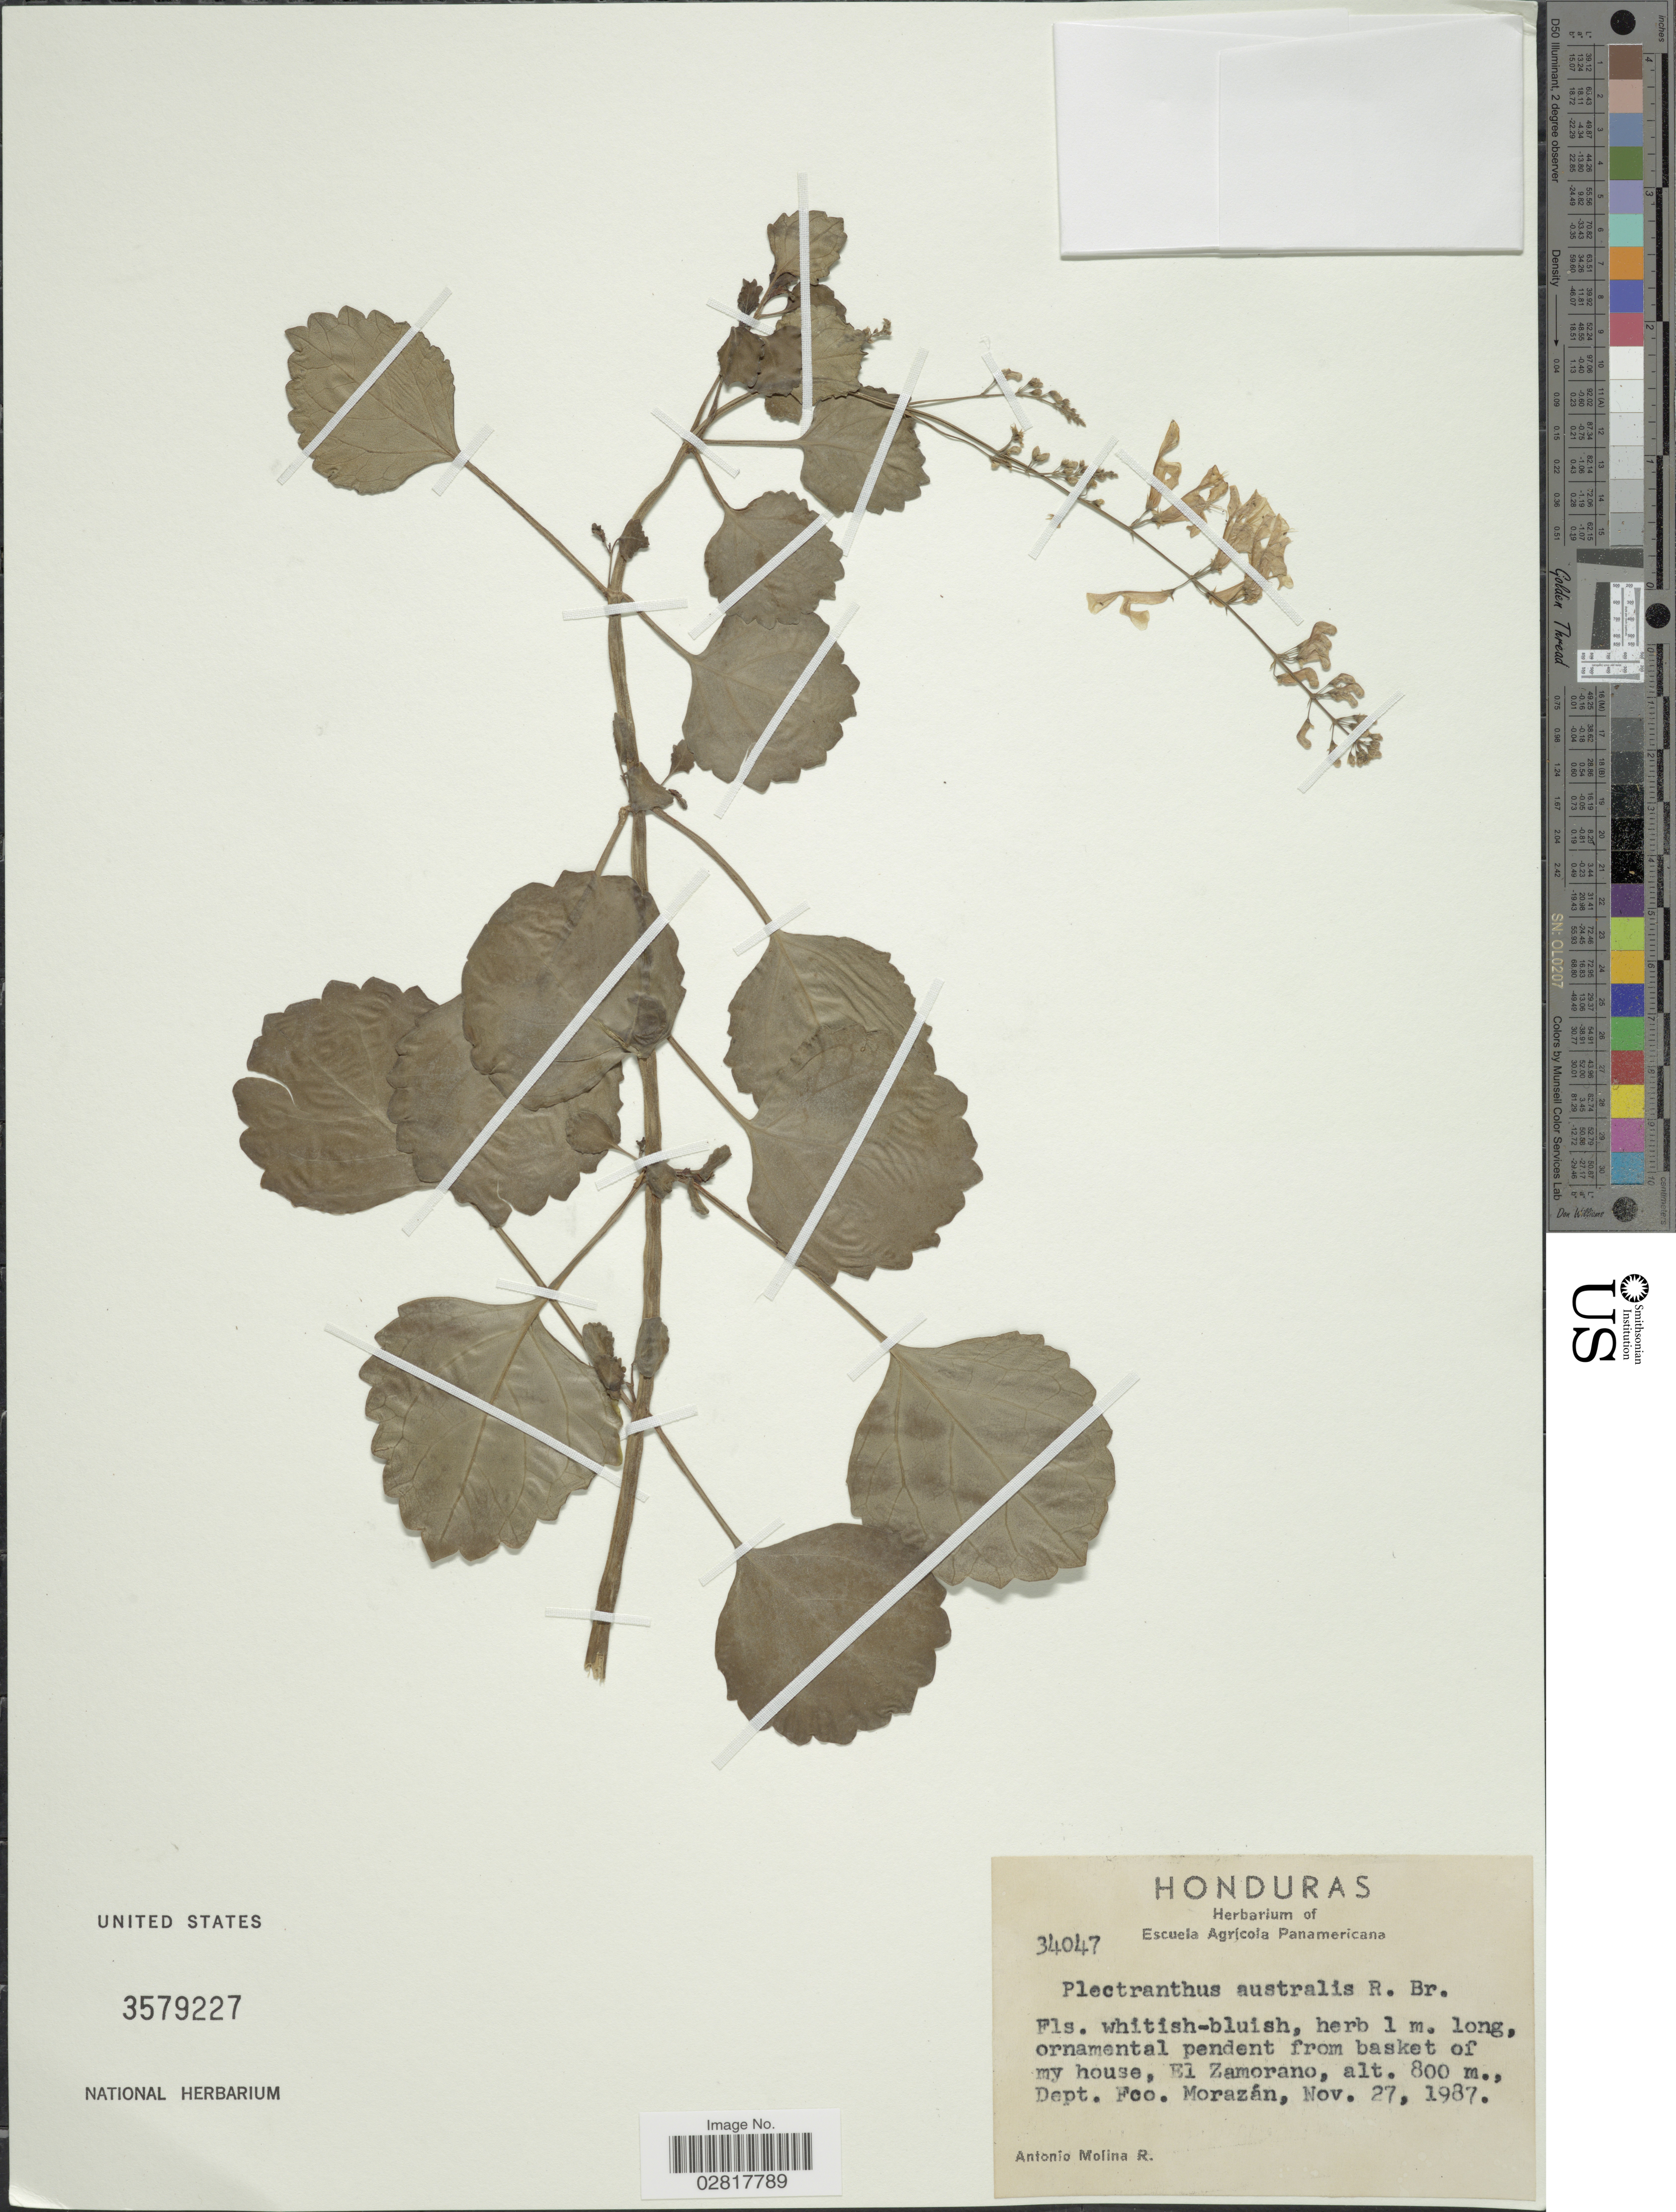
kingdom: Plantae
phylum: Tracheophyta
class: Magnoliopsida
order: Lamiales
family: Lamiaceae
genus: Plectranthus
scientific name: Plectranthus australis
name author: R. Br.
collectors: A. Molina R.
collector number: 34047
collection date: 1987-11-27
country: Honduras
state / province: Fco. Morazán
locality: From basket of my house, El Zamorano. Dept. Fco Morazán.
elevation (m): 800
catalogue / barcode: US 3579227